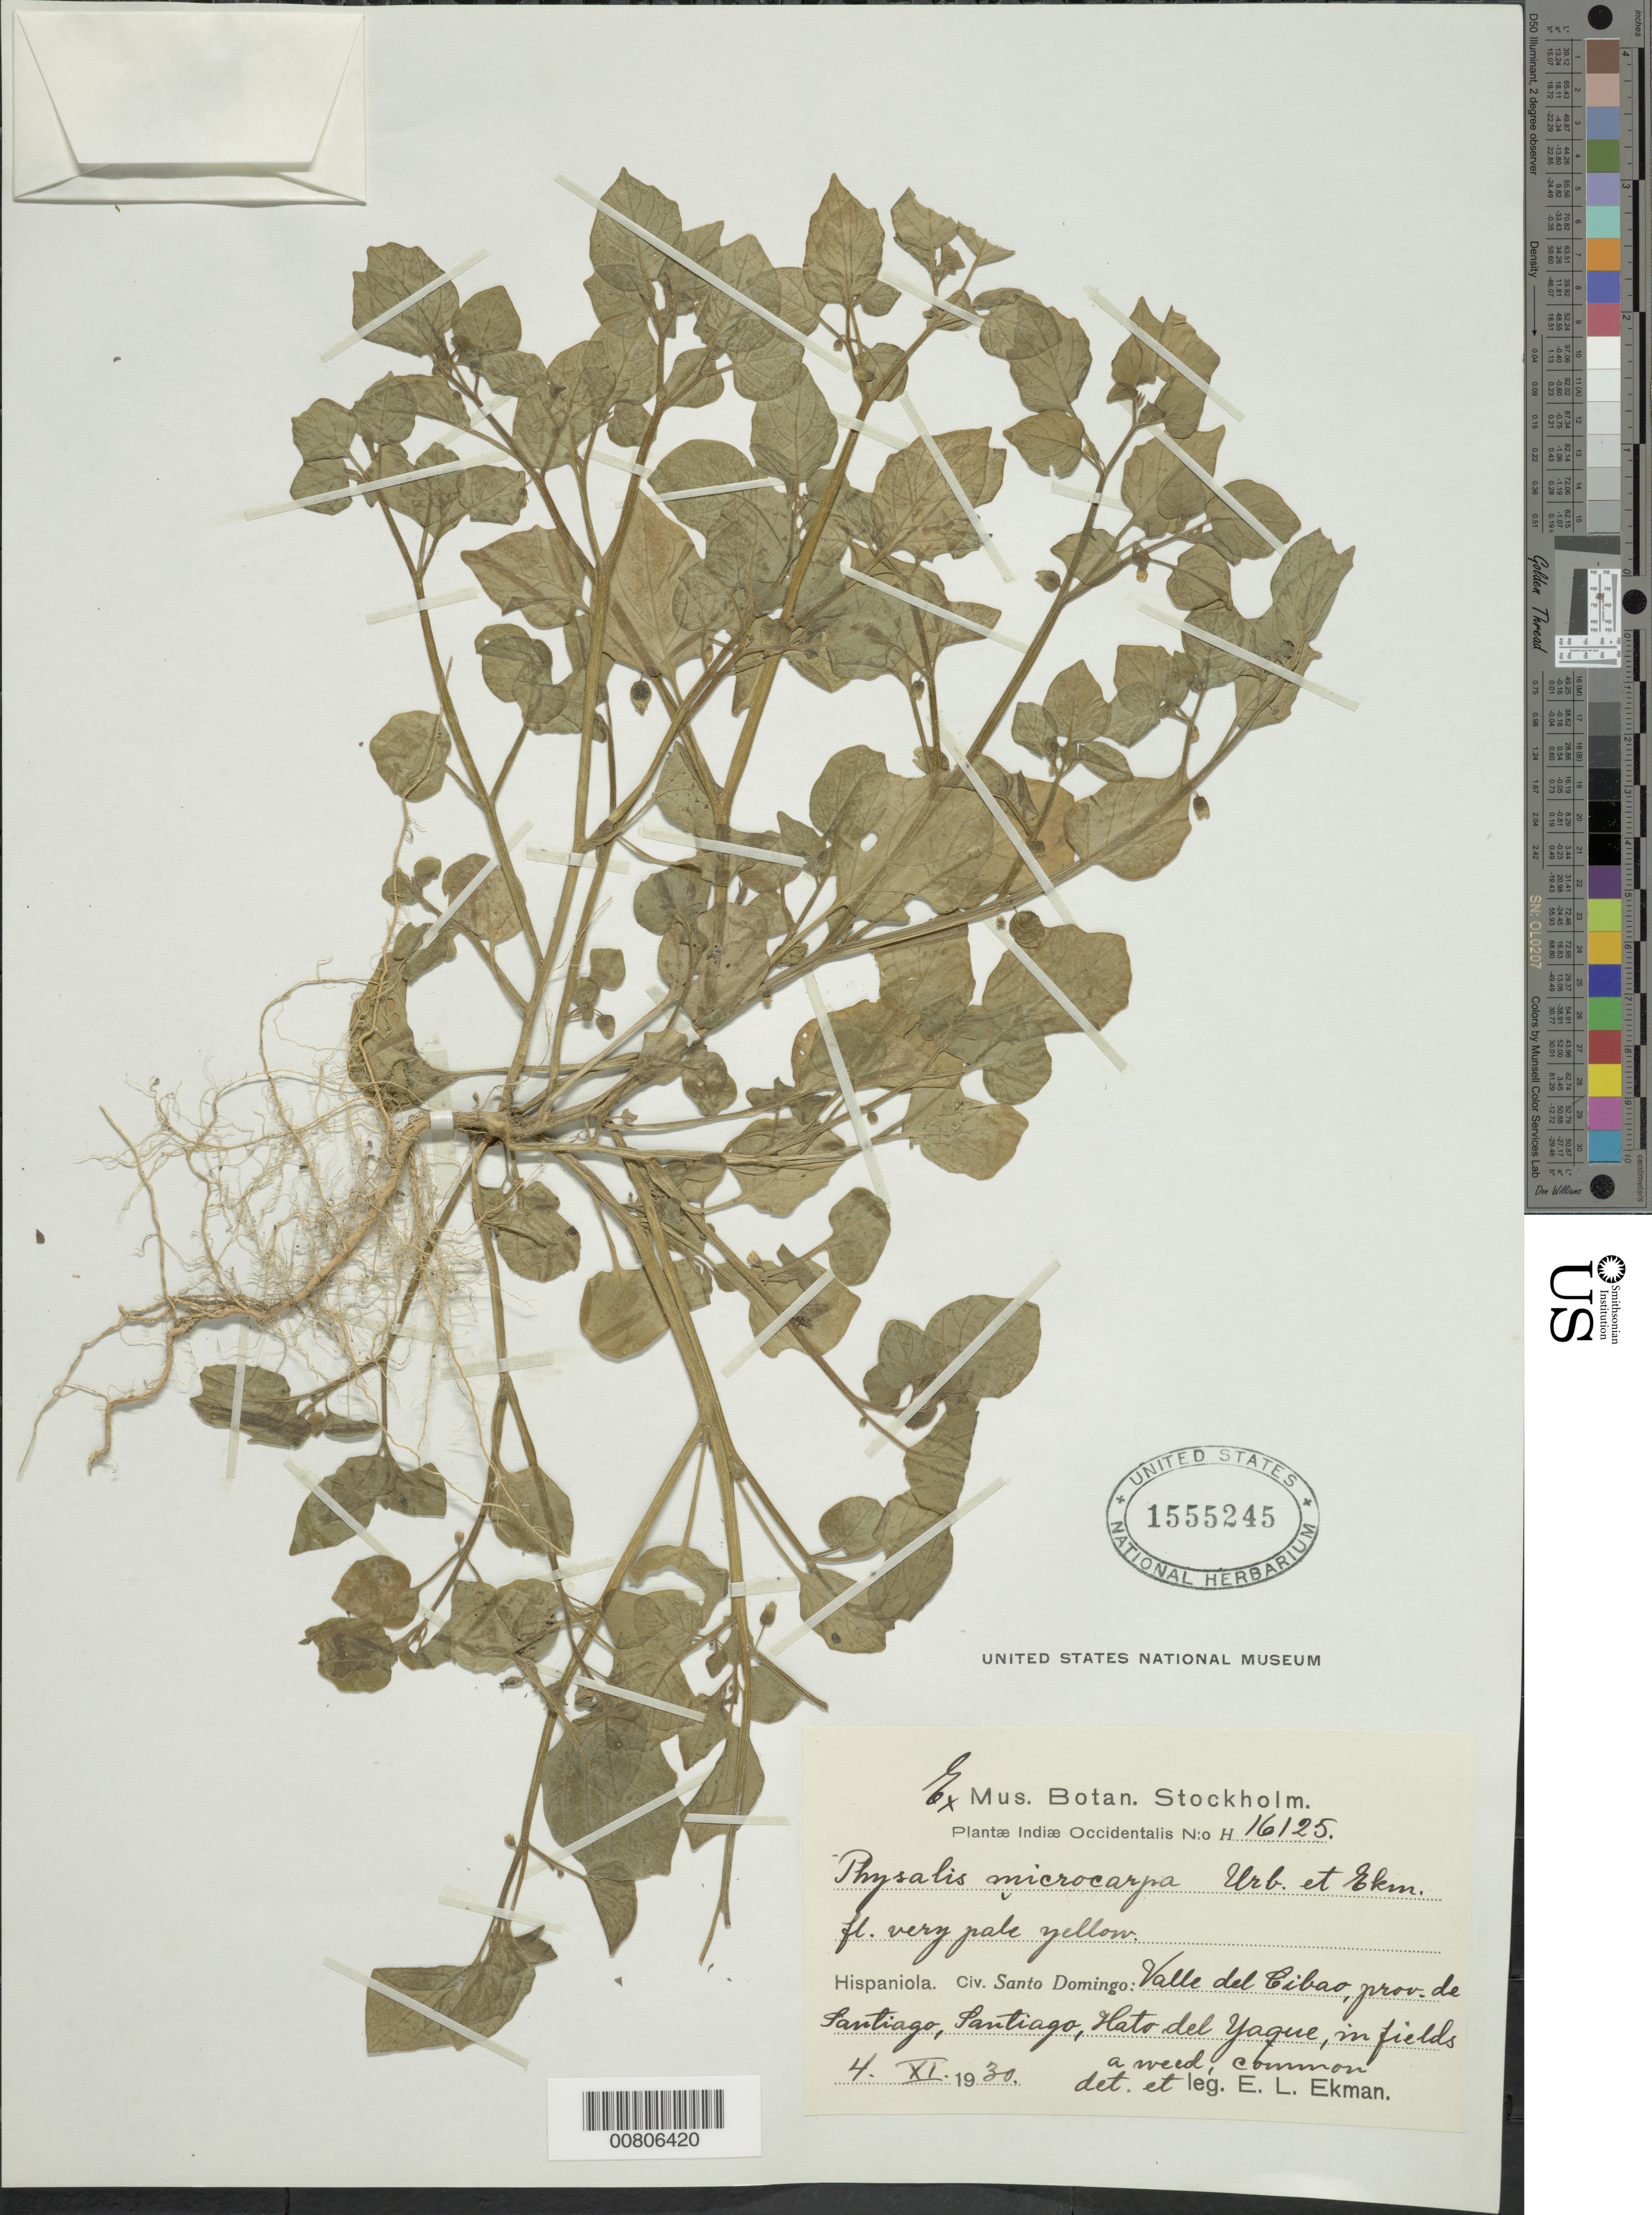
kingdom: Plantae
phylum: Tracheophyta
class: Magnoliopsida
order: Solanales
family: Solanaceae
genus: Physalis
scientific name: Physalis microcarpa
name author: Urb. & Ekman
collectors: E. L. Ekman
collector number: H 16125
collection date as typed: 04 Nov 1930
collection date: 1930-11-04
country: Dominican Republic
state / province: Santiago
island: Hispaniola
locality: Valle del Cibao, Santiago, Hato del Yaque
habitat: In fields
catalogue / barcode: US 1555245